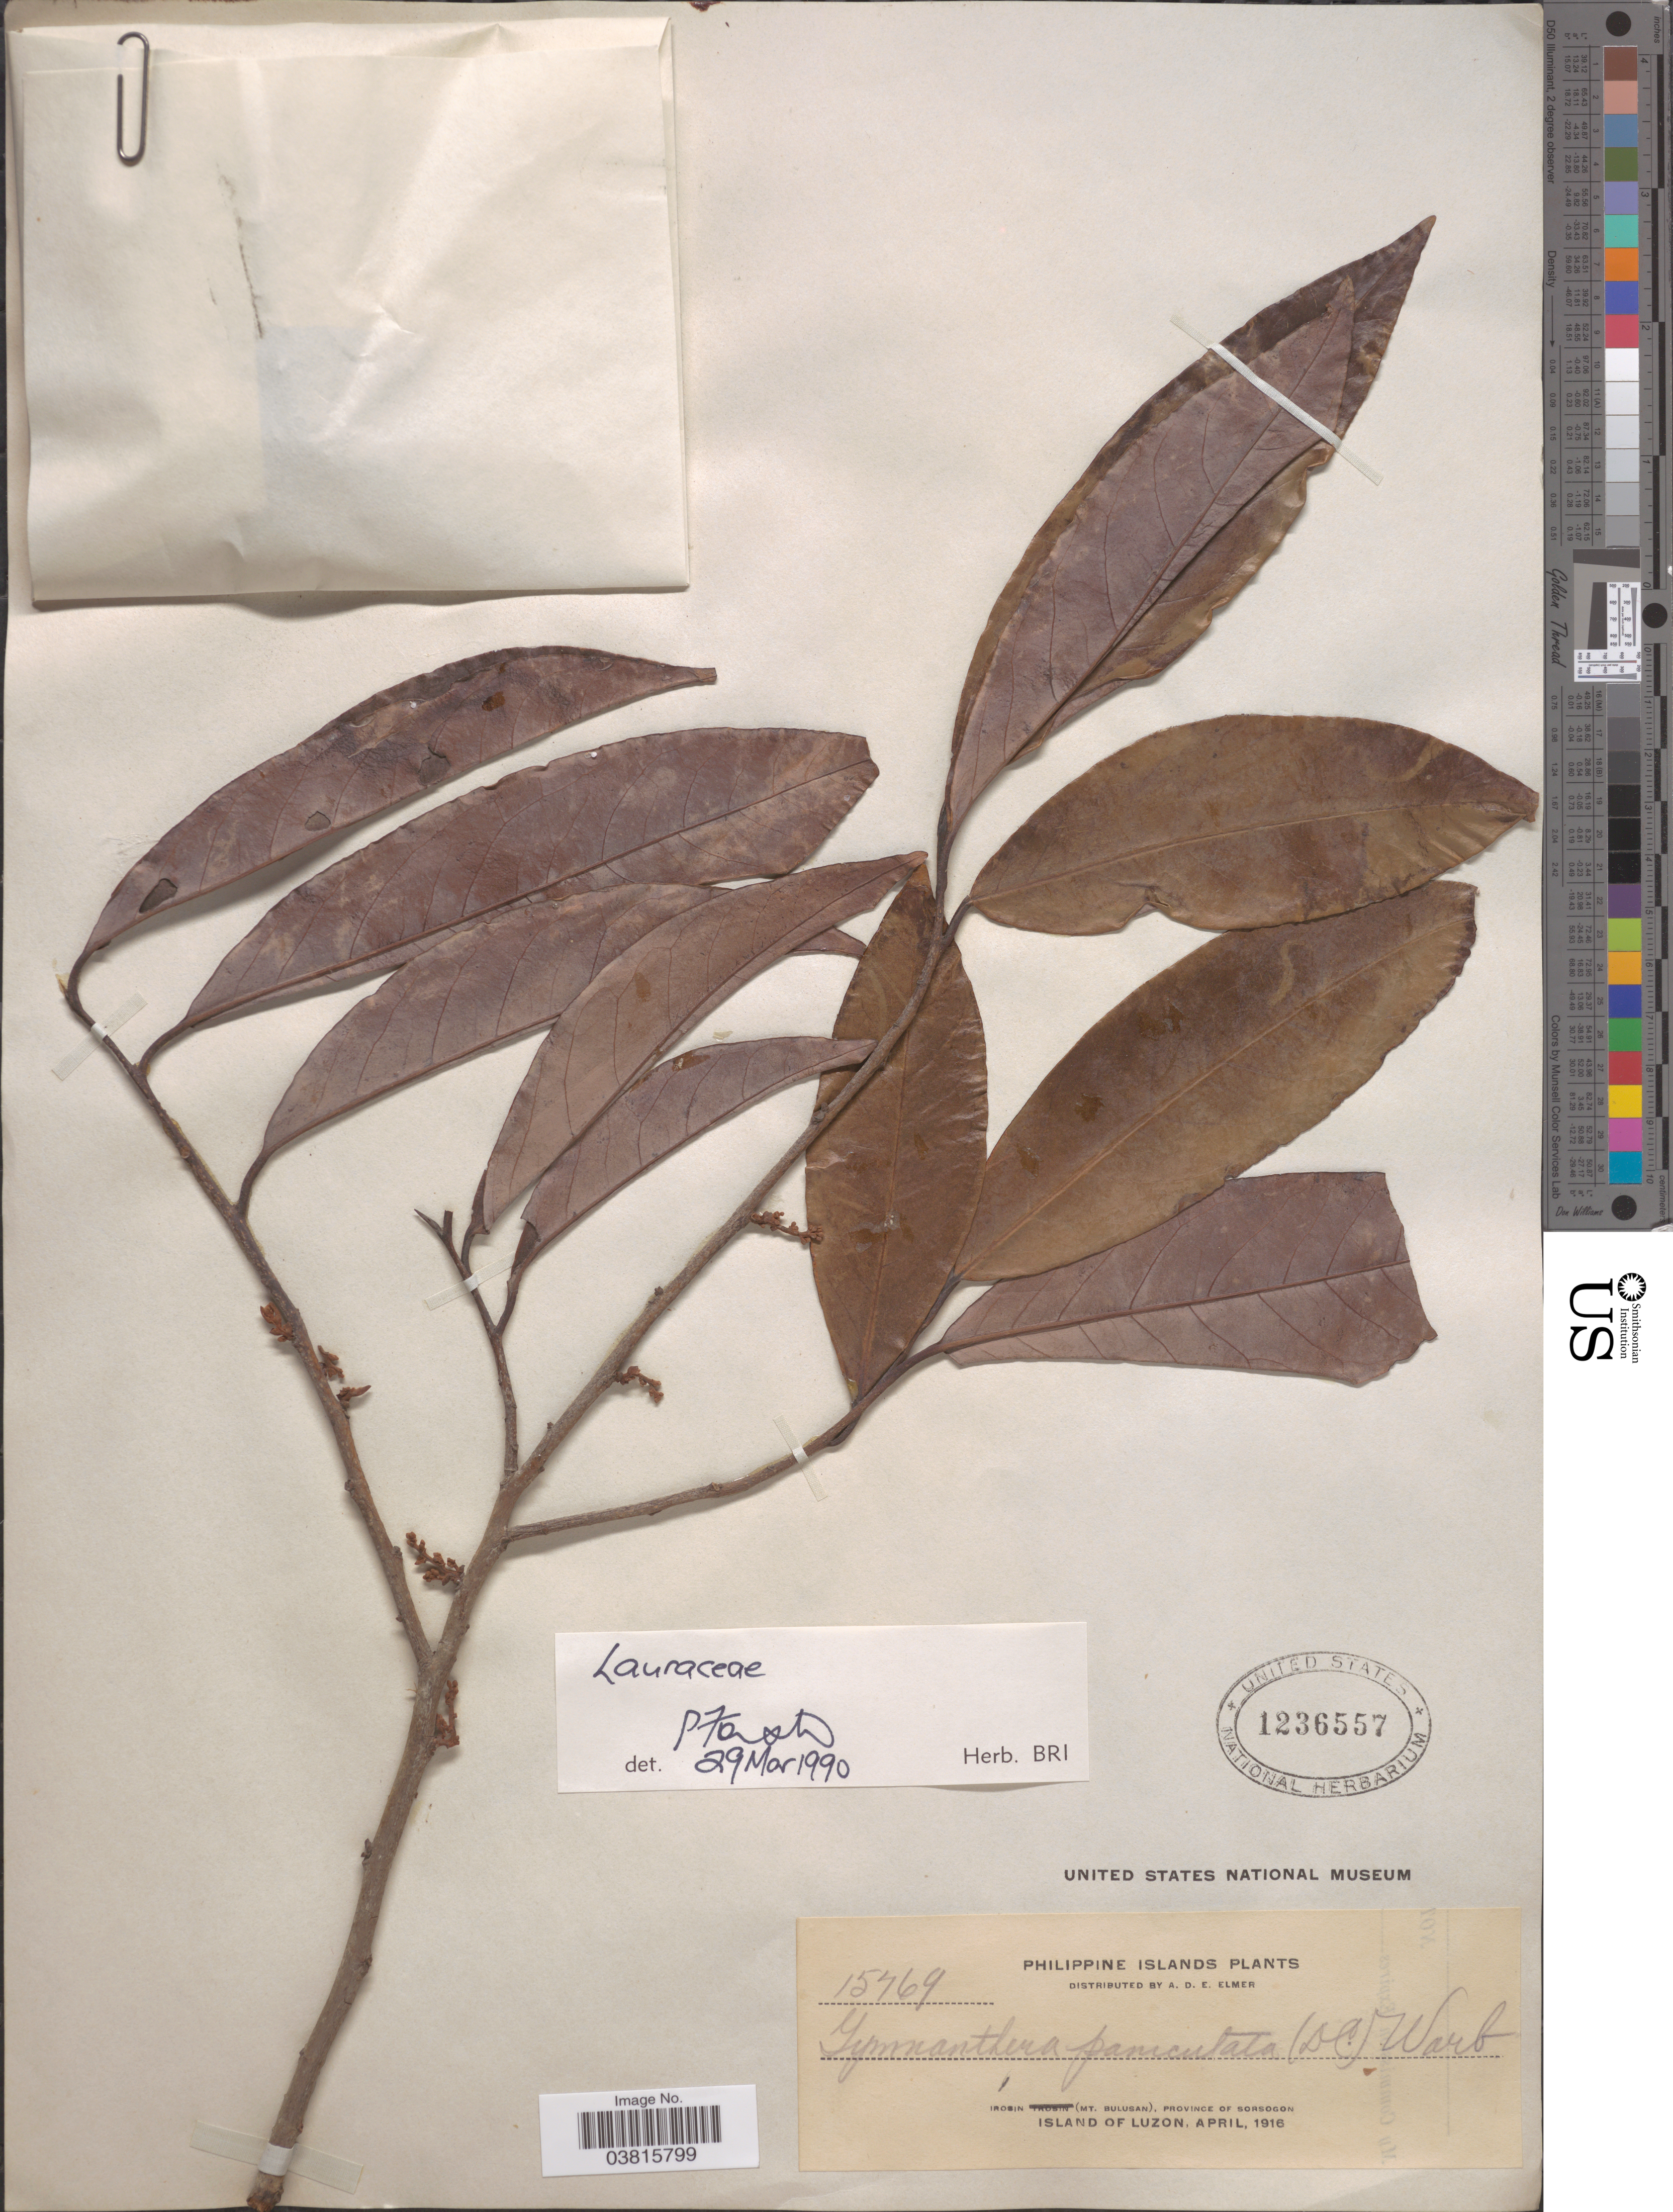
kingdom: Plantae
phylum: Tracheophyta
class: Magnoliopsida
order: Laurales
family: Lauraceae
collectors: A. D. E. Elmer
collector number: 15769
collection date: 1916-04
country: Philippines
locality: Philippine Islands. Irosin (Mt. Bulusan), Province of Sorsogon. Island of Luzon.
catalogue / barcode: US 1236557